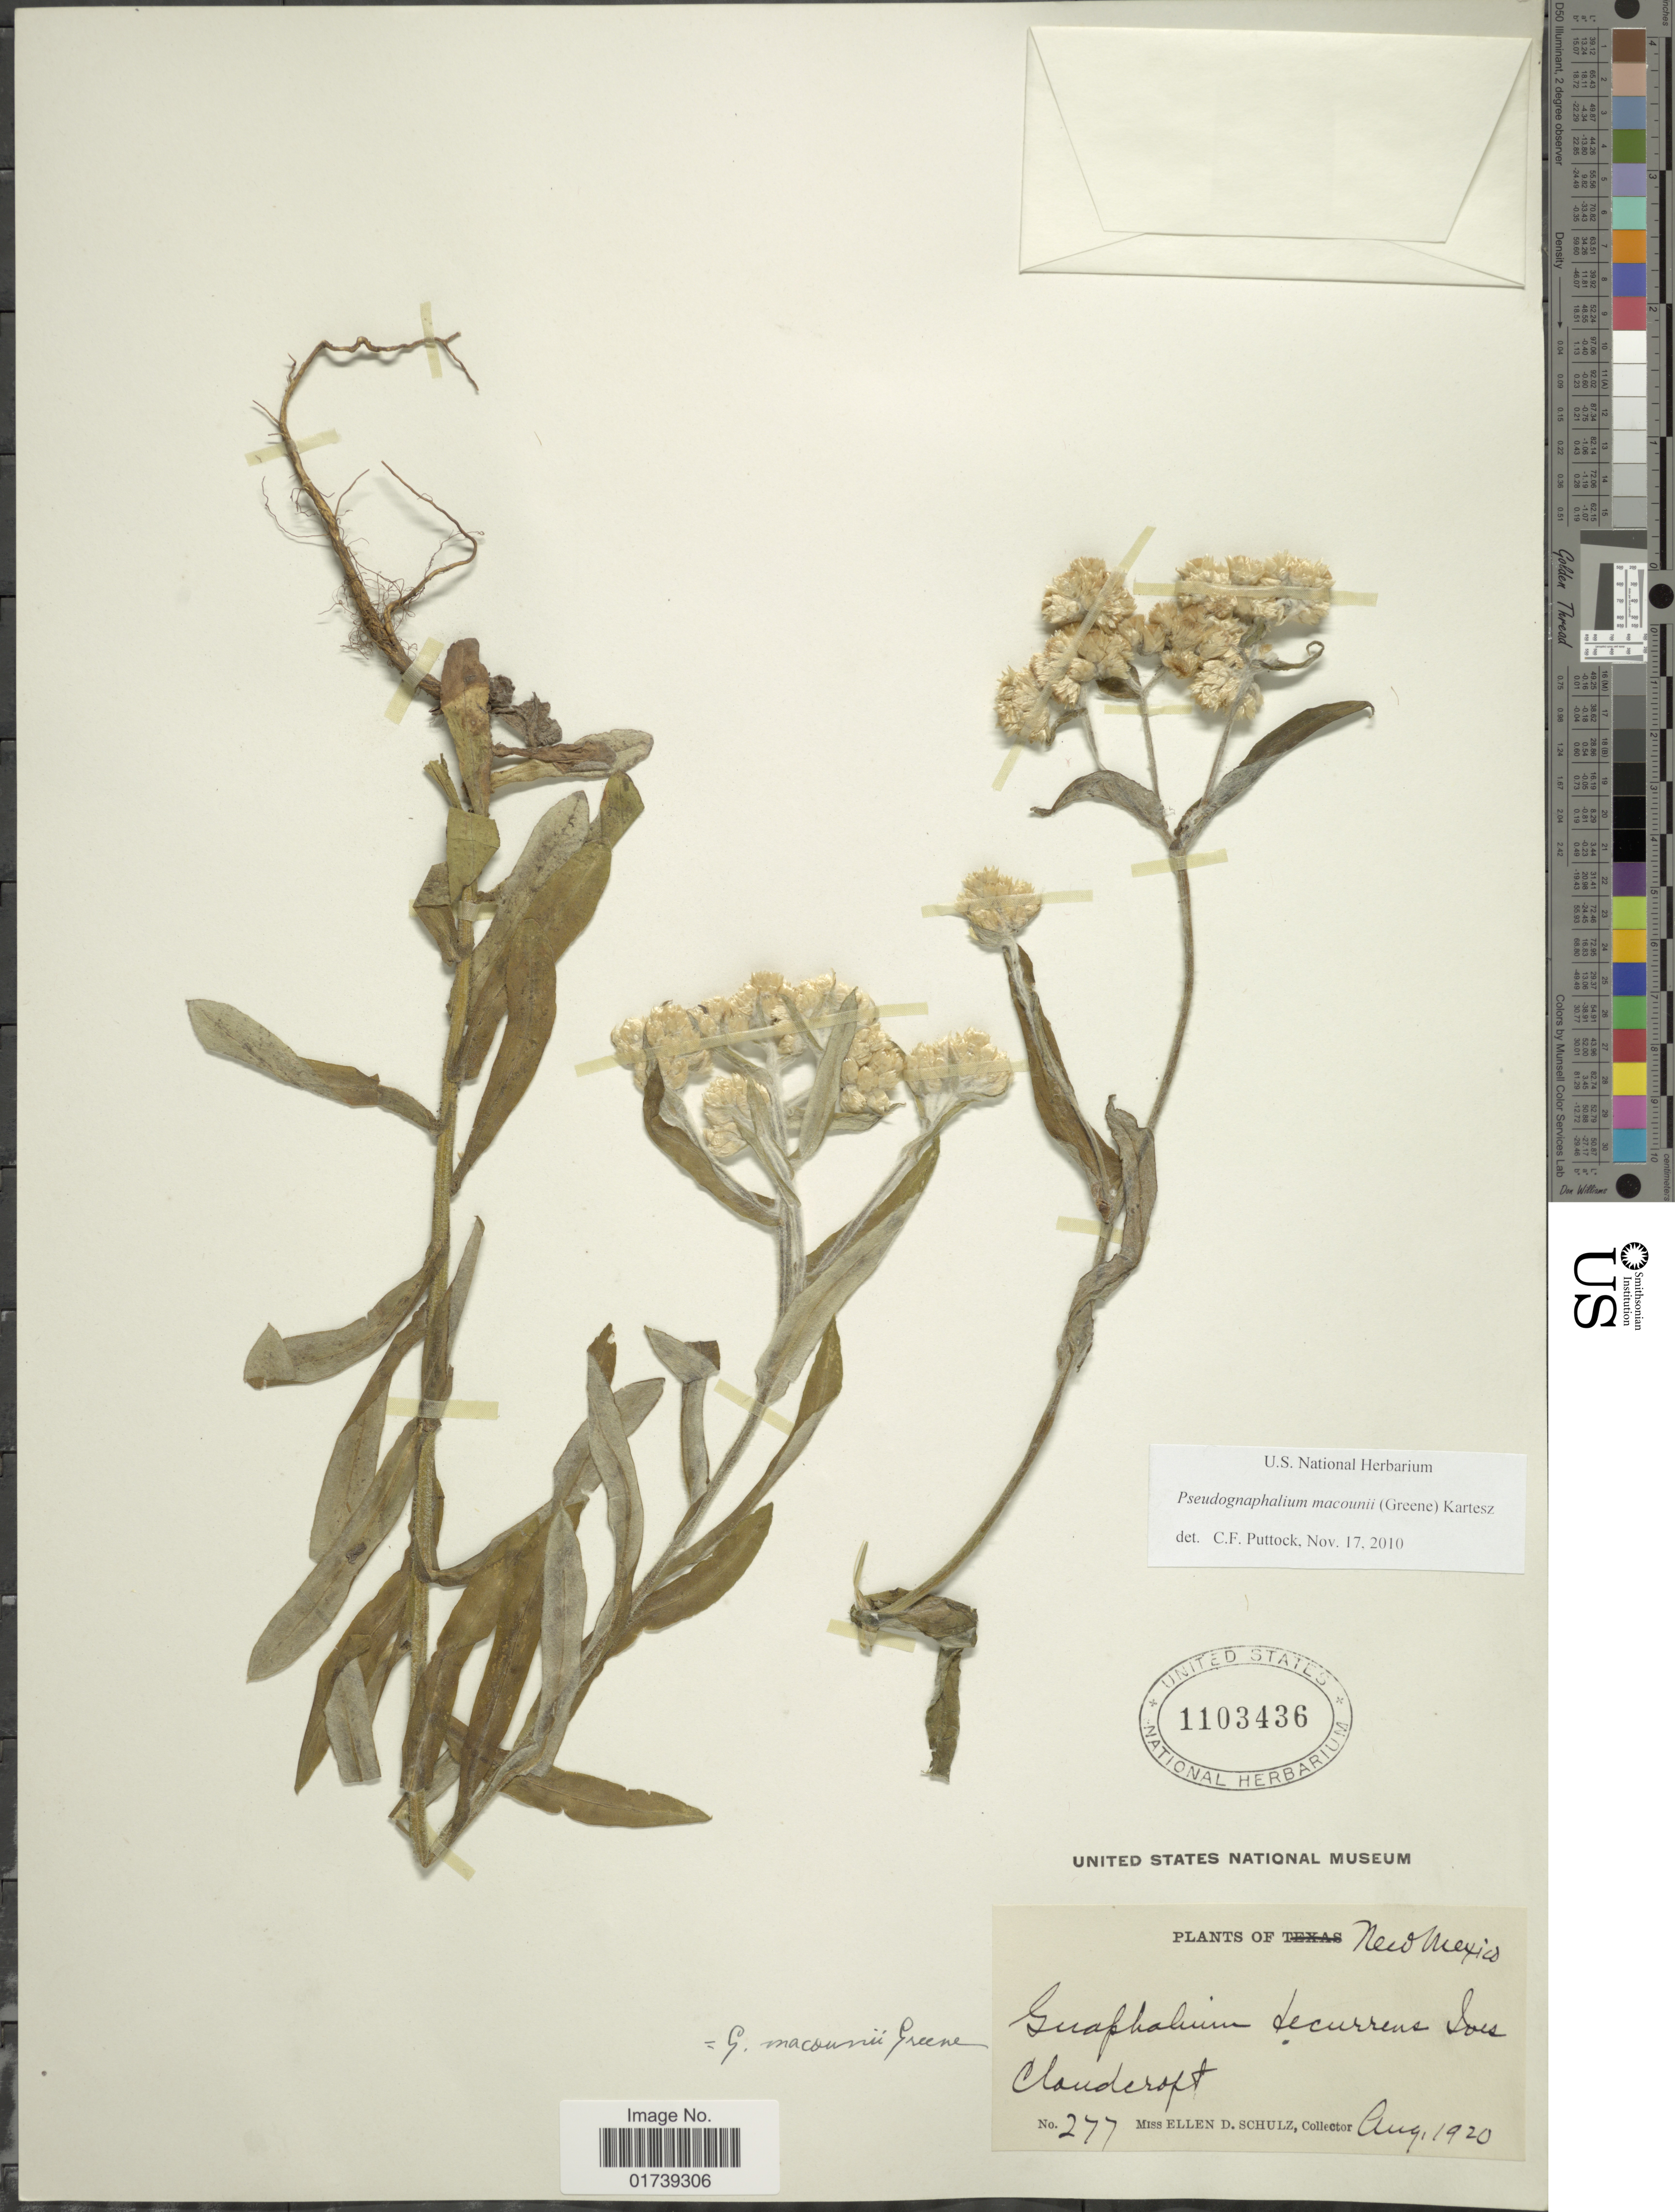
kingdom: Plantae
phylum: Tracheophyta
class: Magnoliopsida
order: Asterales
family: Asteraceae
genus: Pseudognaphalium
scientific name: Pseudognaphalium macounii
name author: (Greene) Kartesz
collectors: E. D. Schulz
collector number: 277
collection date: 1920-08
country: United States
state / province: New Mexico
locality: Cloudcroft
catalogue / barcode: US 1103436